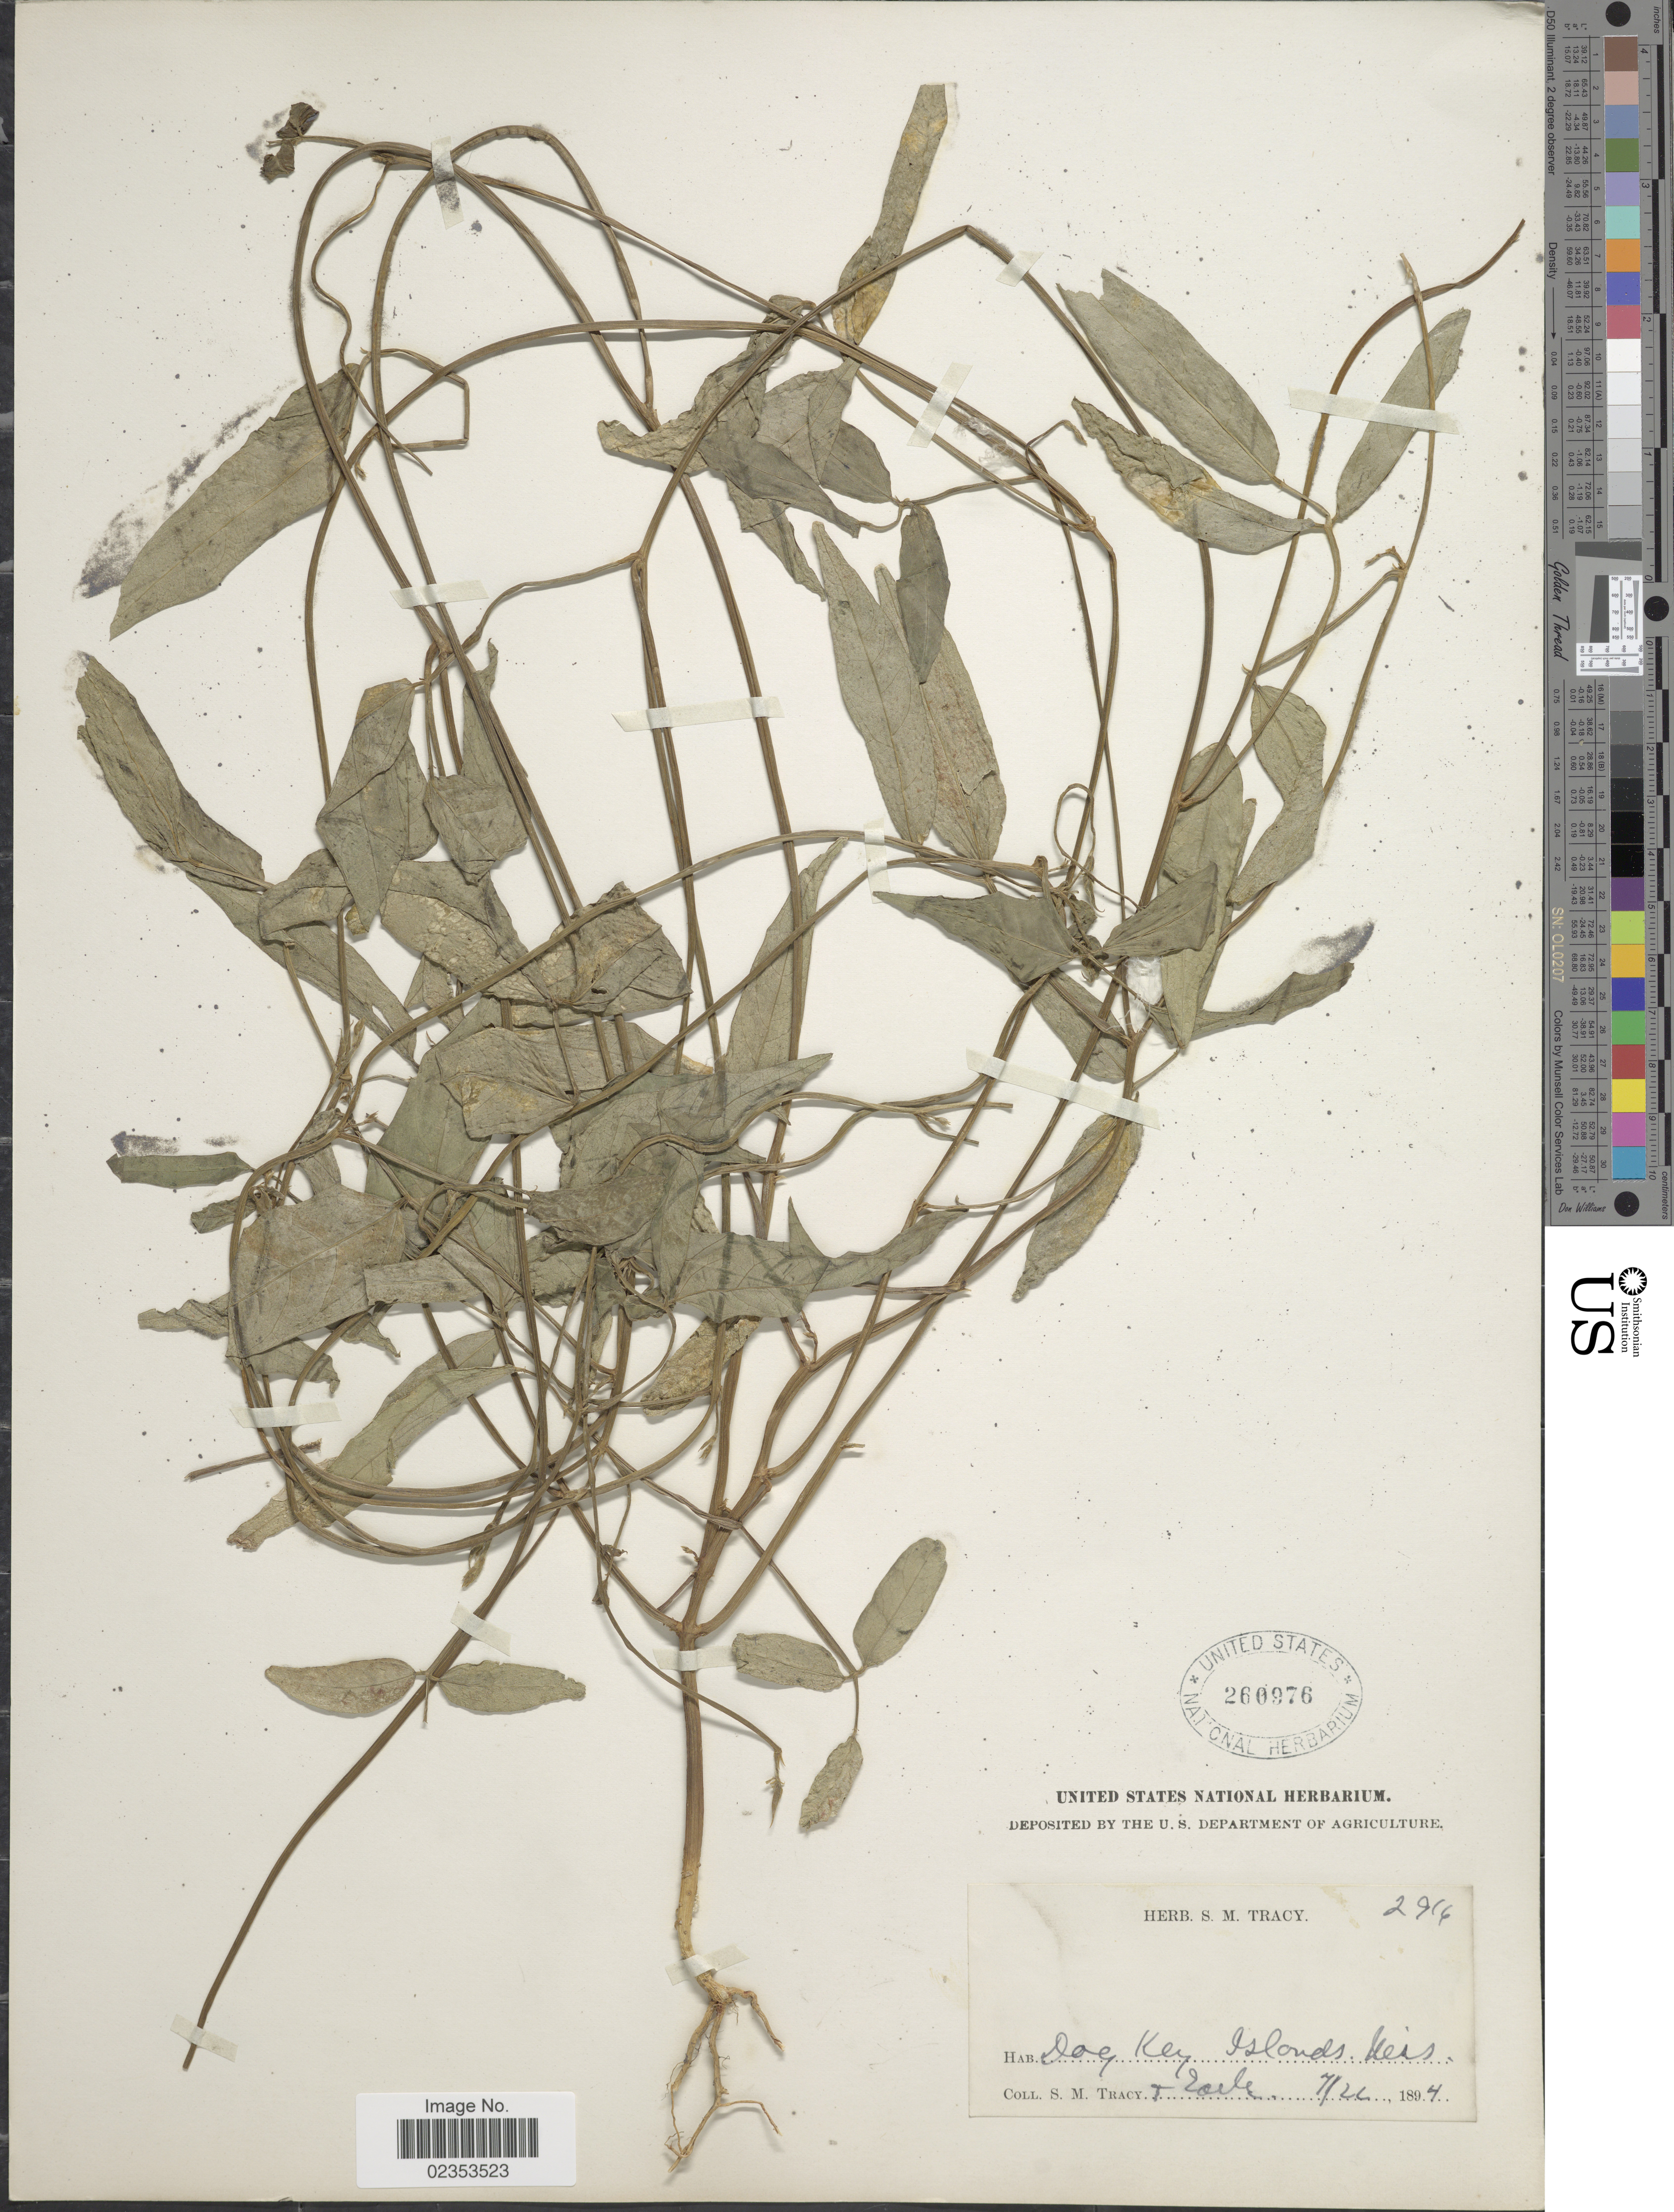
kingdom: Plantae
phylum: Tracheophyta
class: Magnoliopsida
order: Fabales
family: Fabaceae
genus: Vigna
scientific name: Vigna luteola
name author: (Jacq.) Benth.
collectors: S. M. Tracy & F. S. Earle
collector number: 2916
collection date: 1894-07-22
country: United States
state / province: Mississippi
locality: Dog Key Islands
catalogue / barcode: US 260976